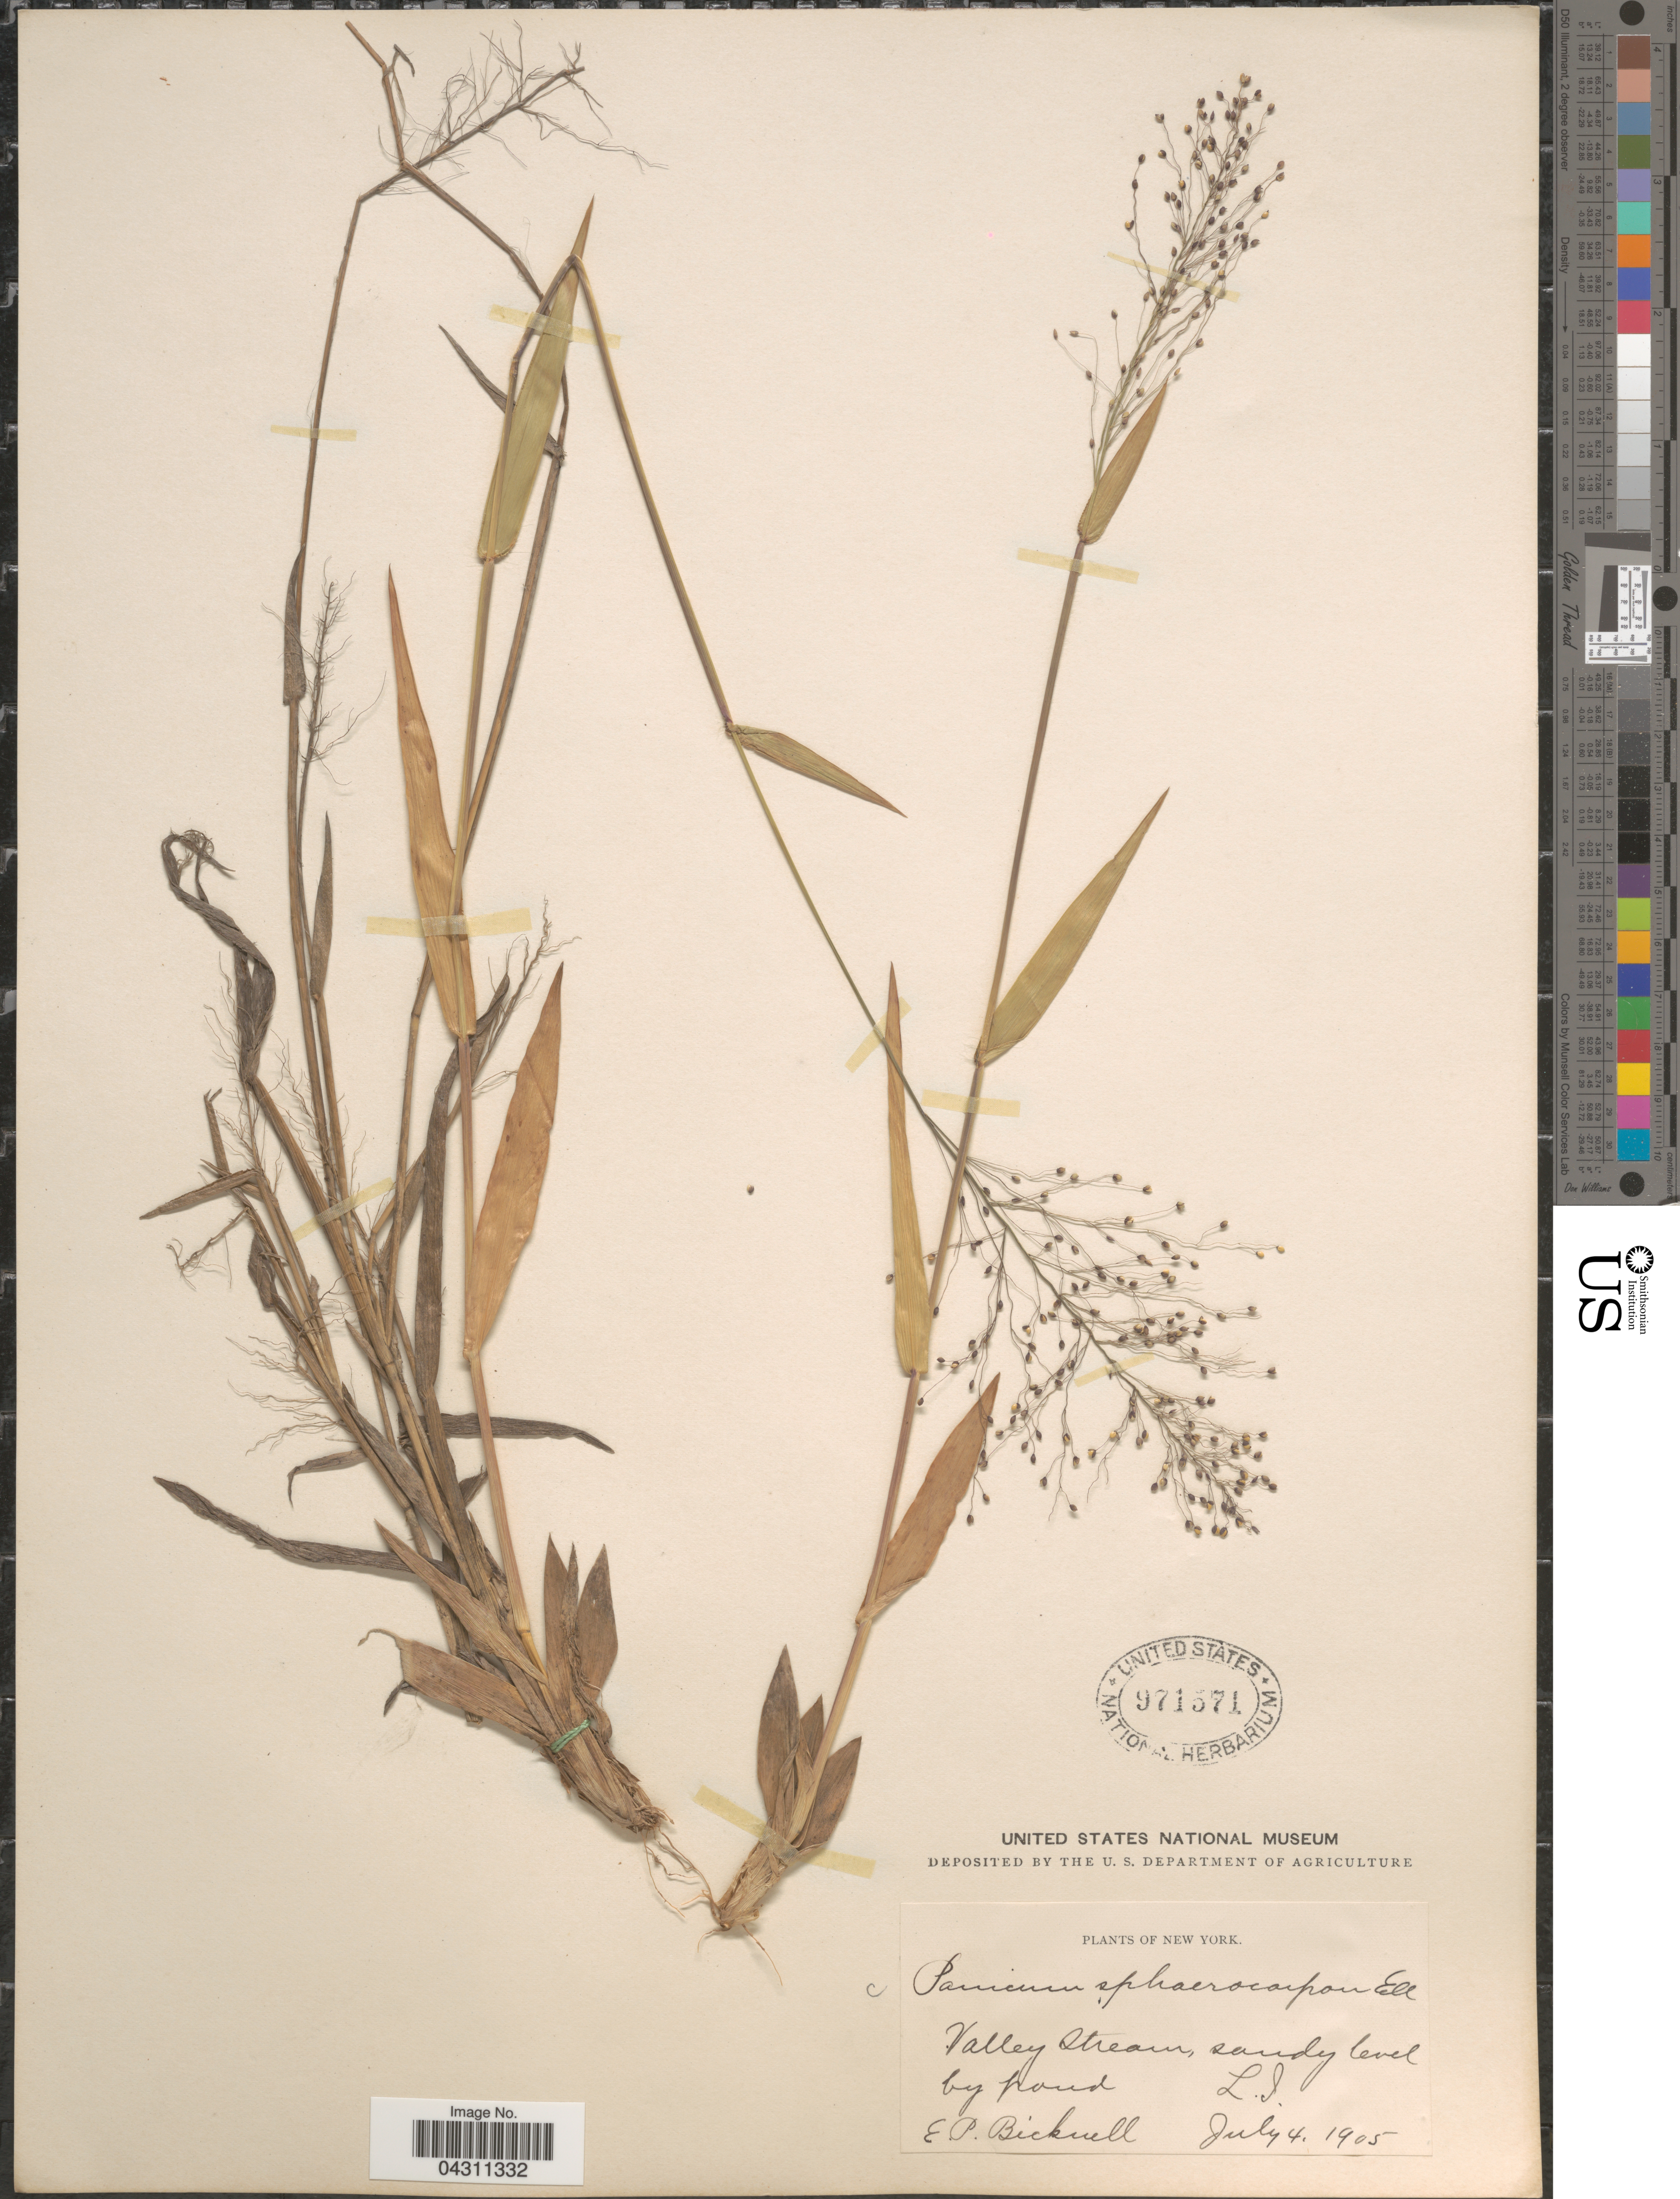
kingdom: Plantae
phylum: Tracheophyta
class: Liliopsida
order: Poales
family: Poaceae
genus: Dichanthelium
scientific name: Dichanthelium sphaerocarpon var. sphaerocarpon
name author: (Elliott) Gould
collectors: E. P. Bicknell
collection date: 1905-07-04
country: United States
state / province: New York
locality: Valley Stream, sandy level by pond. L. I.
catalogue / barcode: US 971571